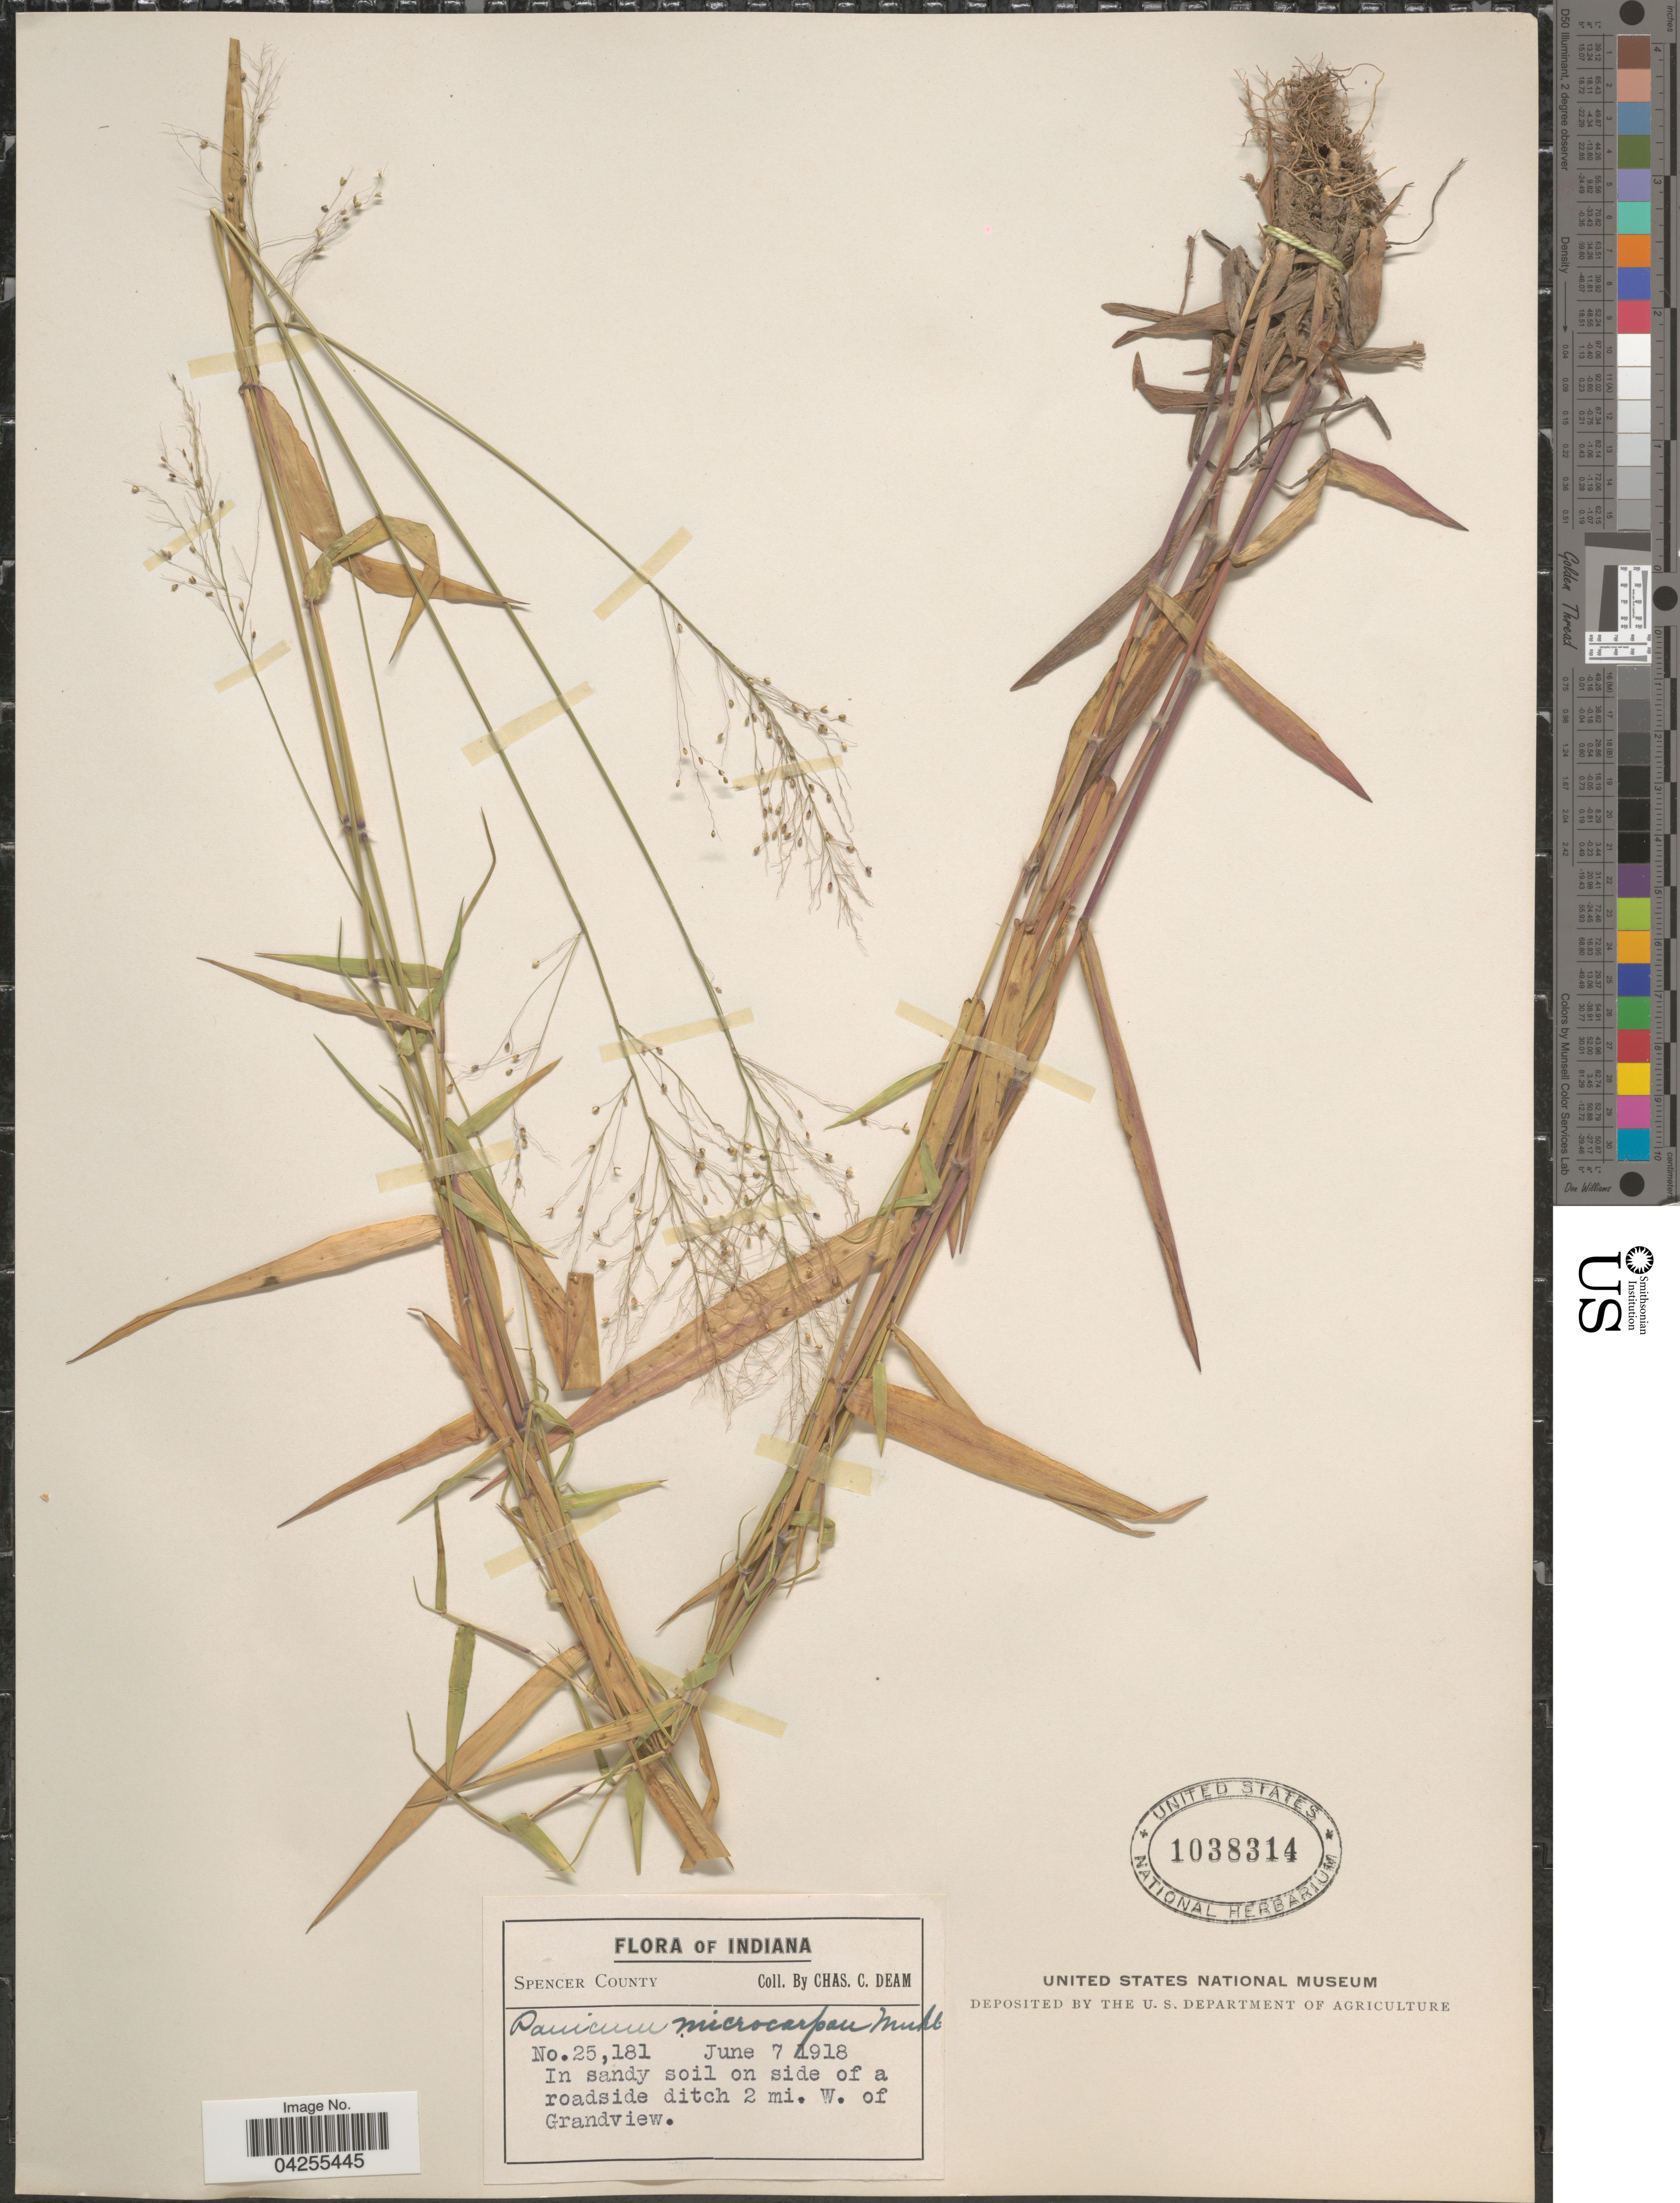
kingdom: Plantae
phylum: Tracheophyta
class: Liliopsida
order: Poales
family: Poaceae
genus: Dichanthelium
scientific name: Dichanthelium dichotomum var. dichotomum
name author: (L.) Gould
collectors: C. C. Deam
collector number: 25181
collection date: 1918-06-07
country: United States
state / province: Indiana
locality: Spencer County. In sandy soil on side of a roadside ditch 2 mi. W. of Grandview.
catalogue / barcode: US 1038314